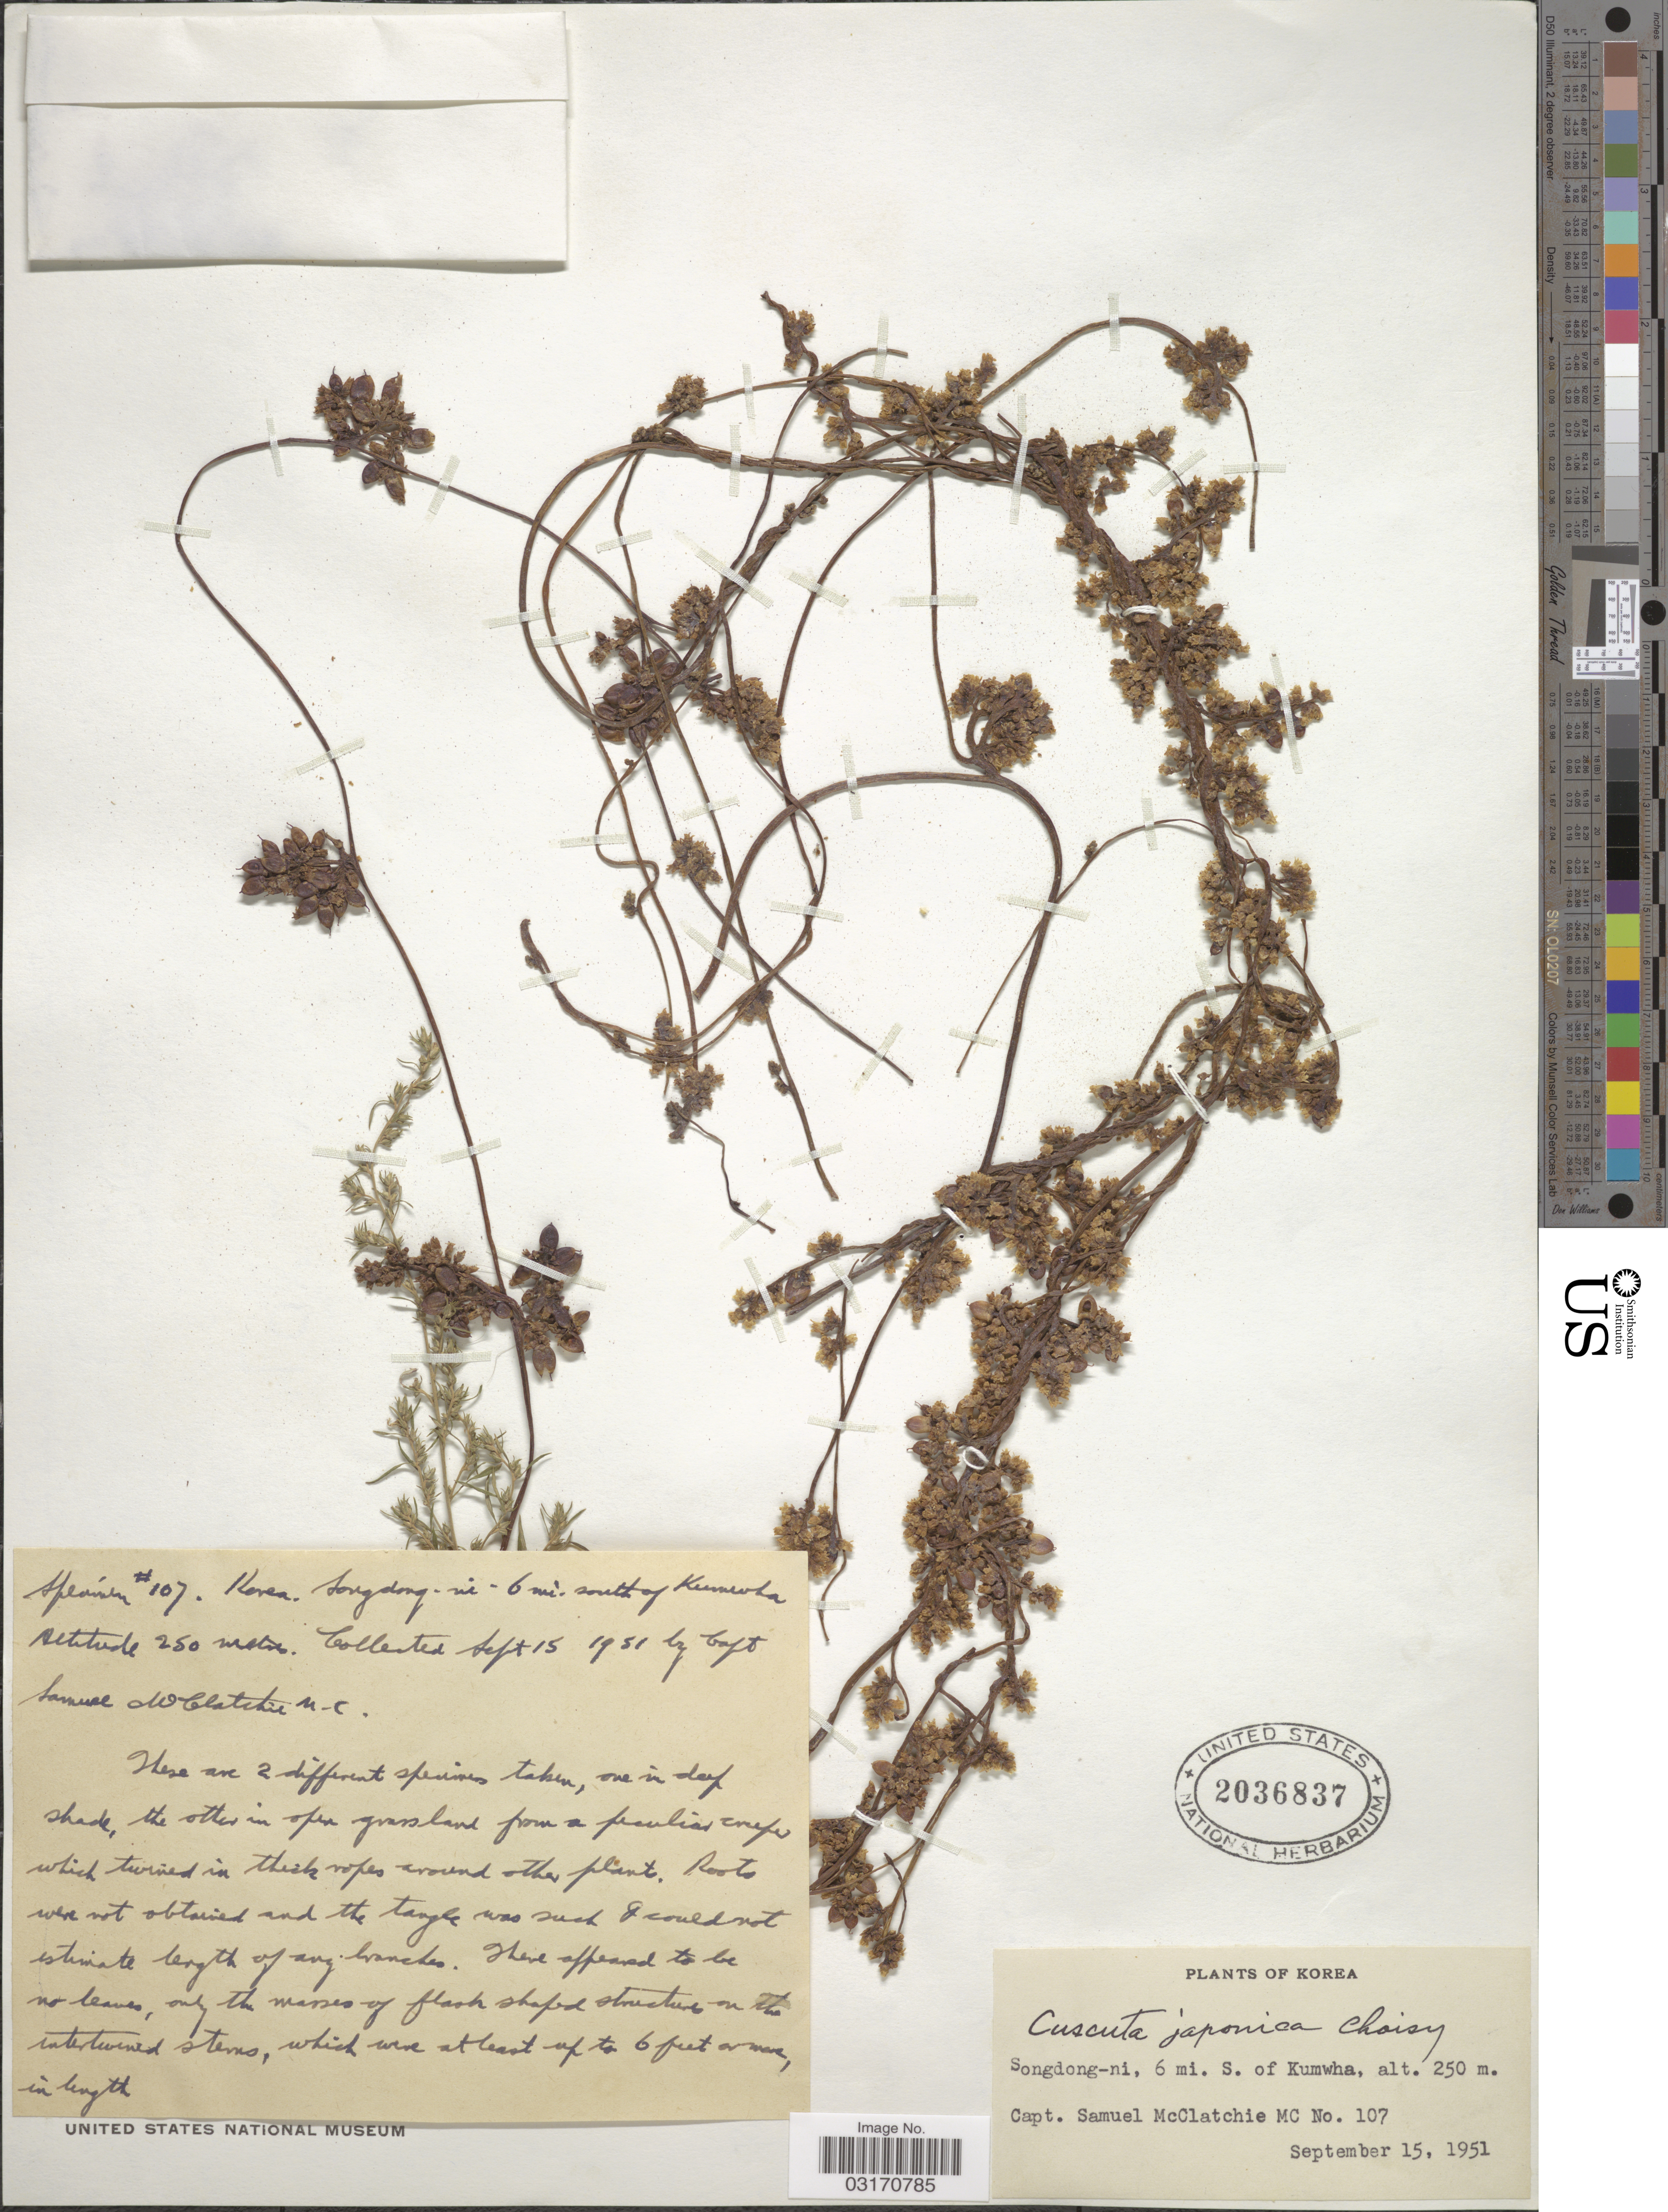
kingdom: Plantae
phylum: Tracheophyta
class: Magnoliopsida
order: Solanales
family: Convolvulaceae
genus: Cuscuta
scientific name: Cuscuta japonica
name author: Choisy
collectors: S. McClatchie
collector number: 107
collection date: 1951-09-15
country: South Korea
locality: Sondong-ni, 6 mi. S. of Kumwha.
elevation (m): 250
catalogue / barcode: US 2036837